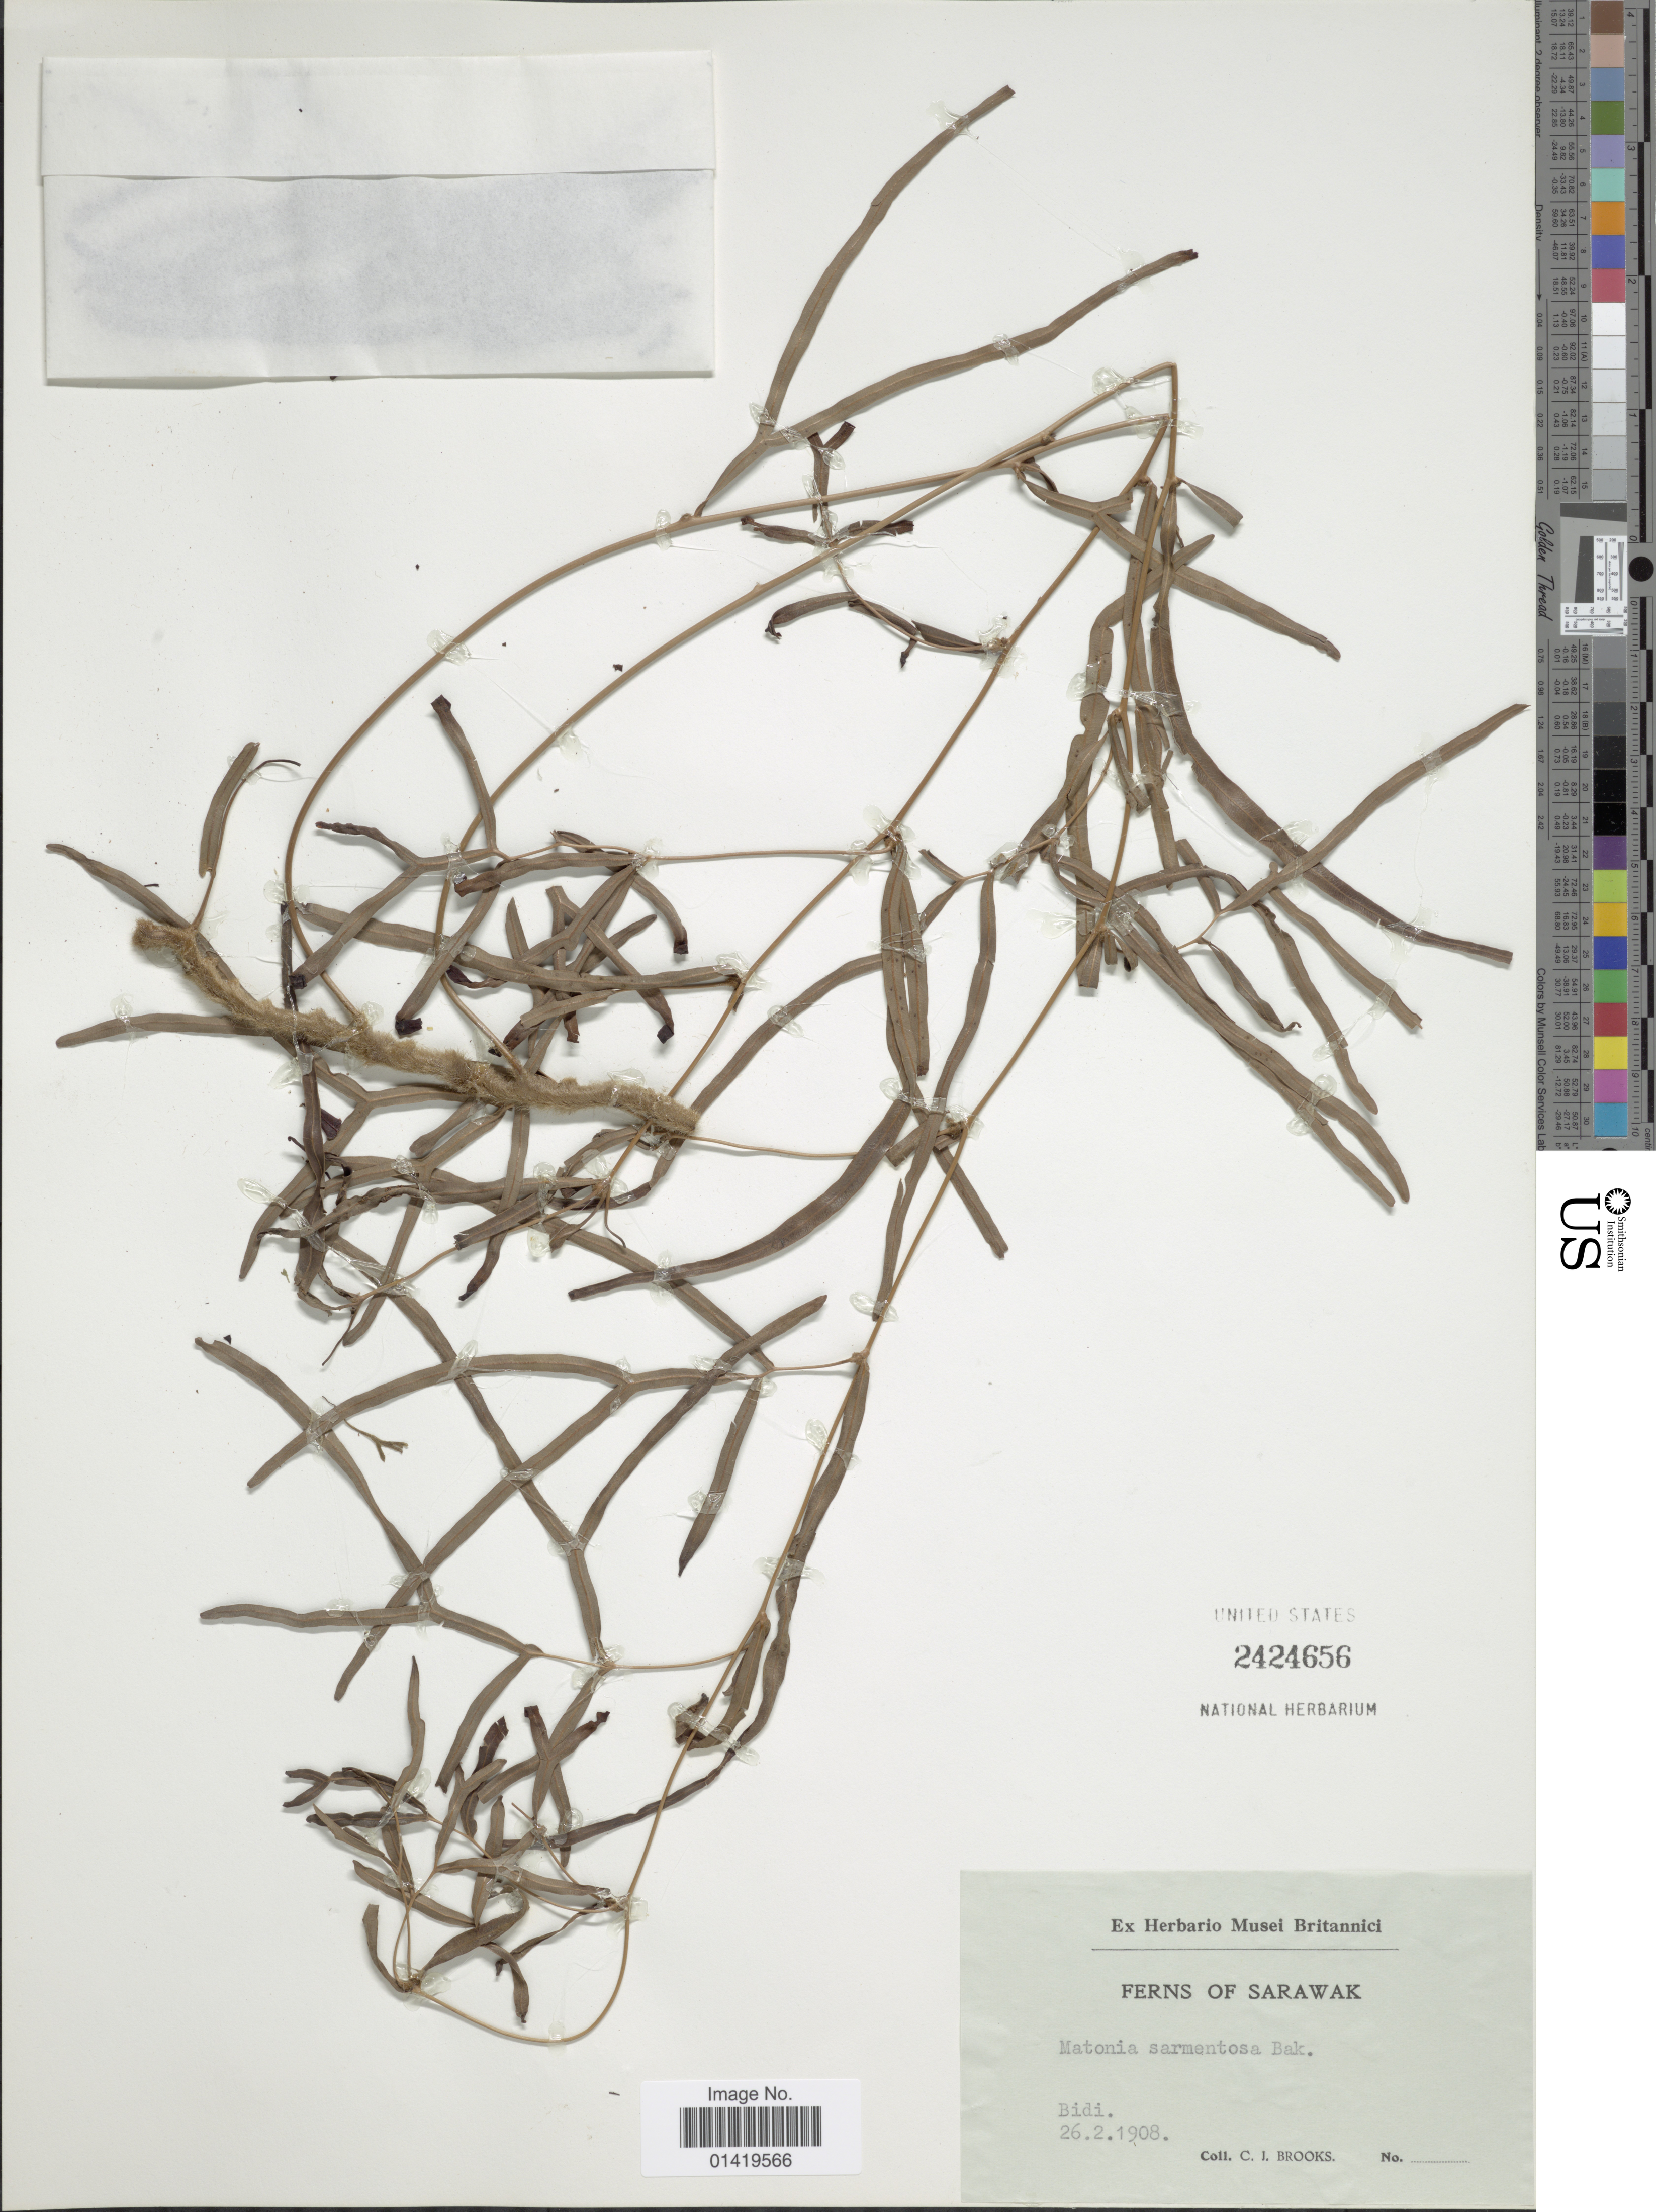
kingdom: Plantae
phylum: Tracheophyta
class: Polypodiopsida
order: Gleicheniales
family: Matoniaceae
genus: Phanerosorus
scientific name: Phanerosorus sarmentosus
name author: (Baker) Copel.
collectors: C. J. Brooks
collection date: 1908-02-26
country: Malaysia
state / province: Sarawak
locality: Ferns of Sarawak. Bidi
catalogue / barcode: US 2424656